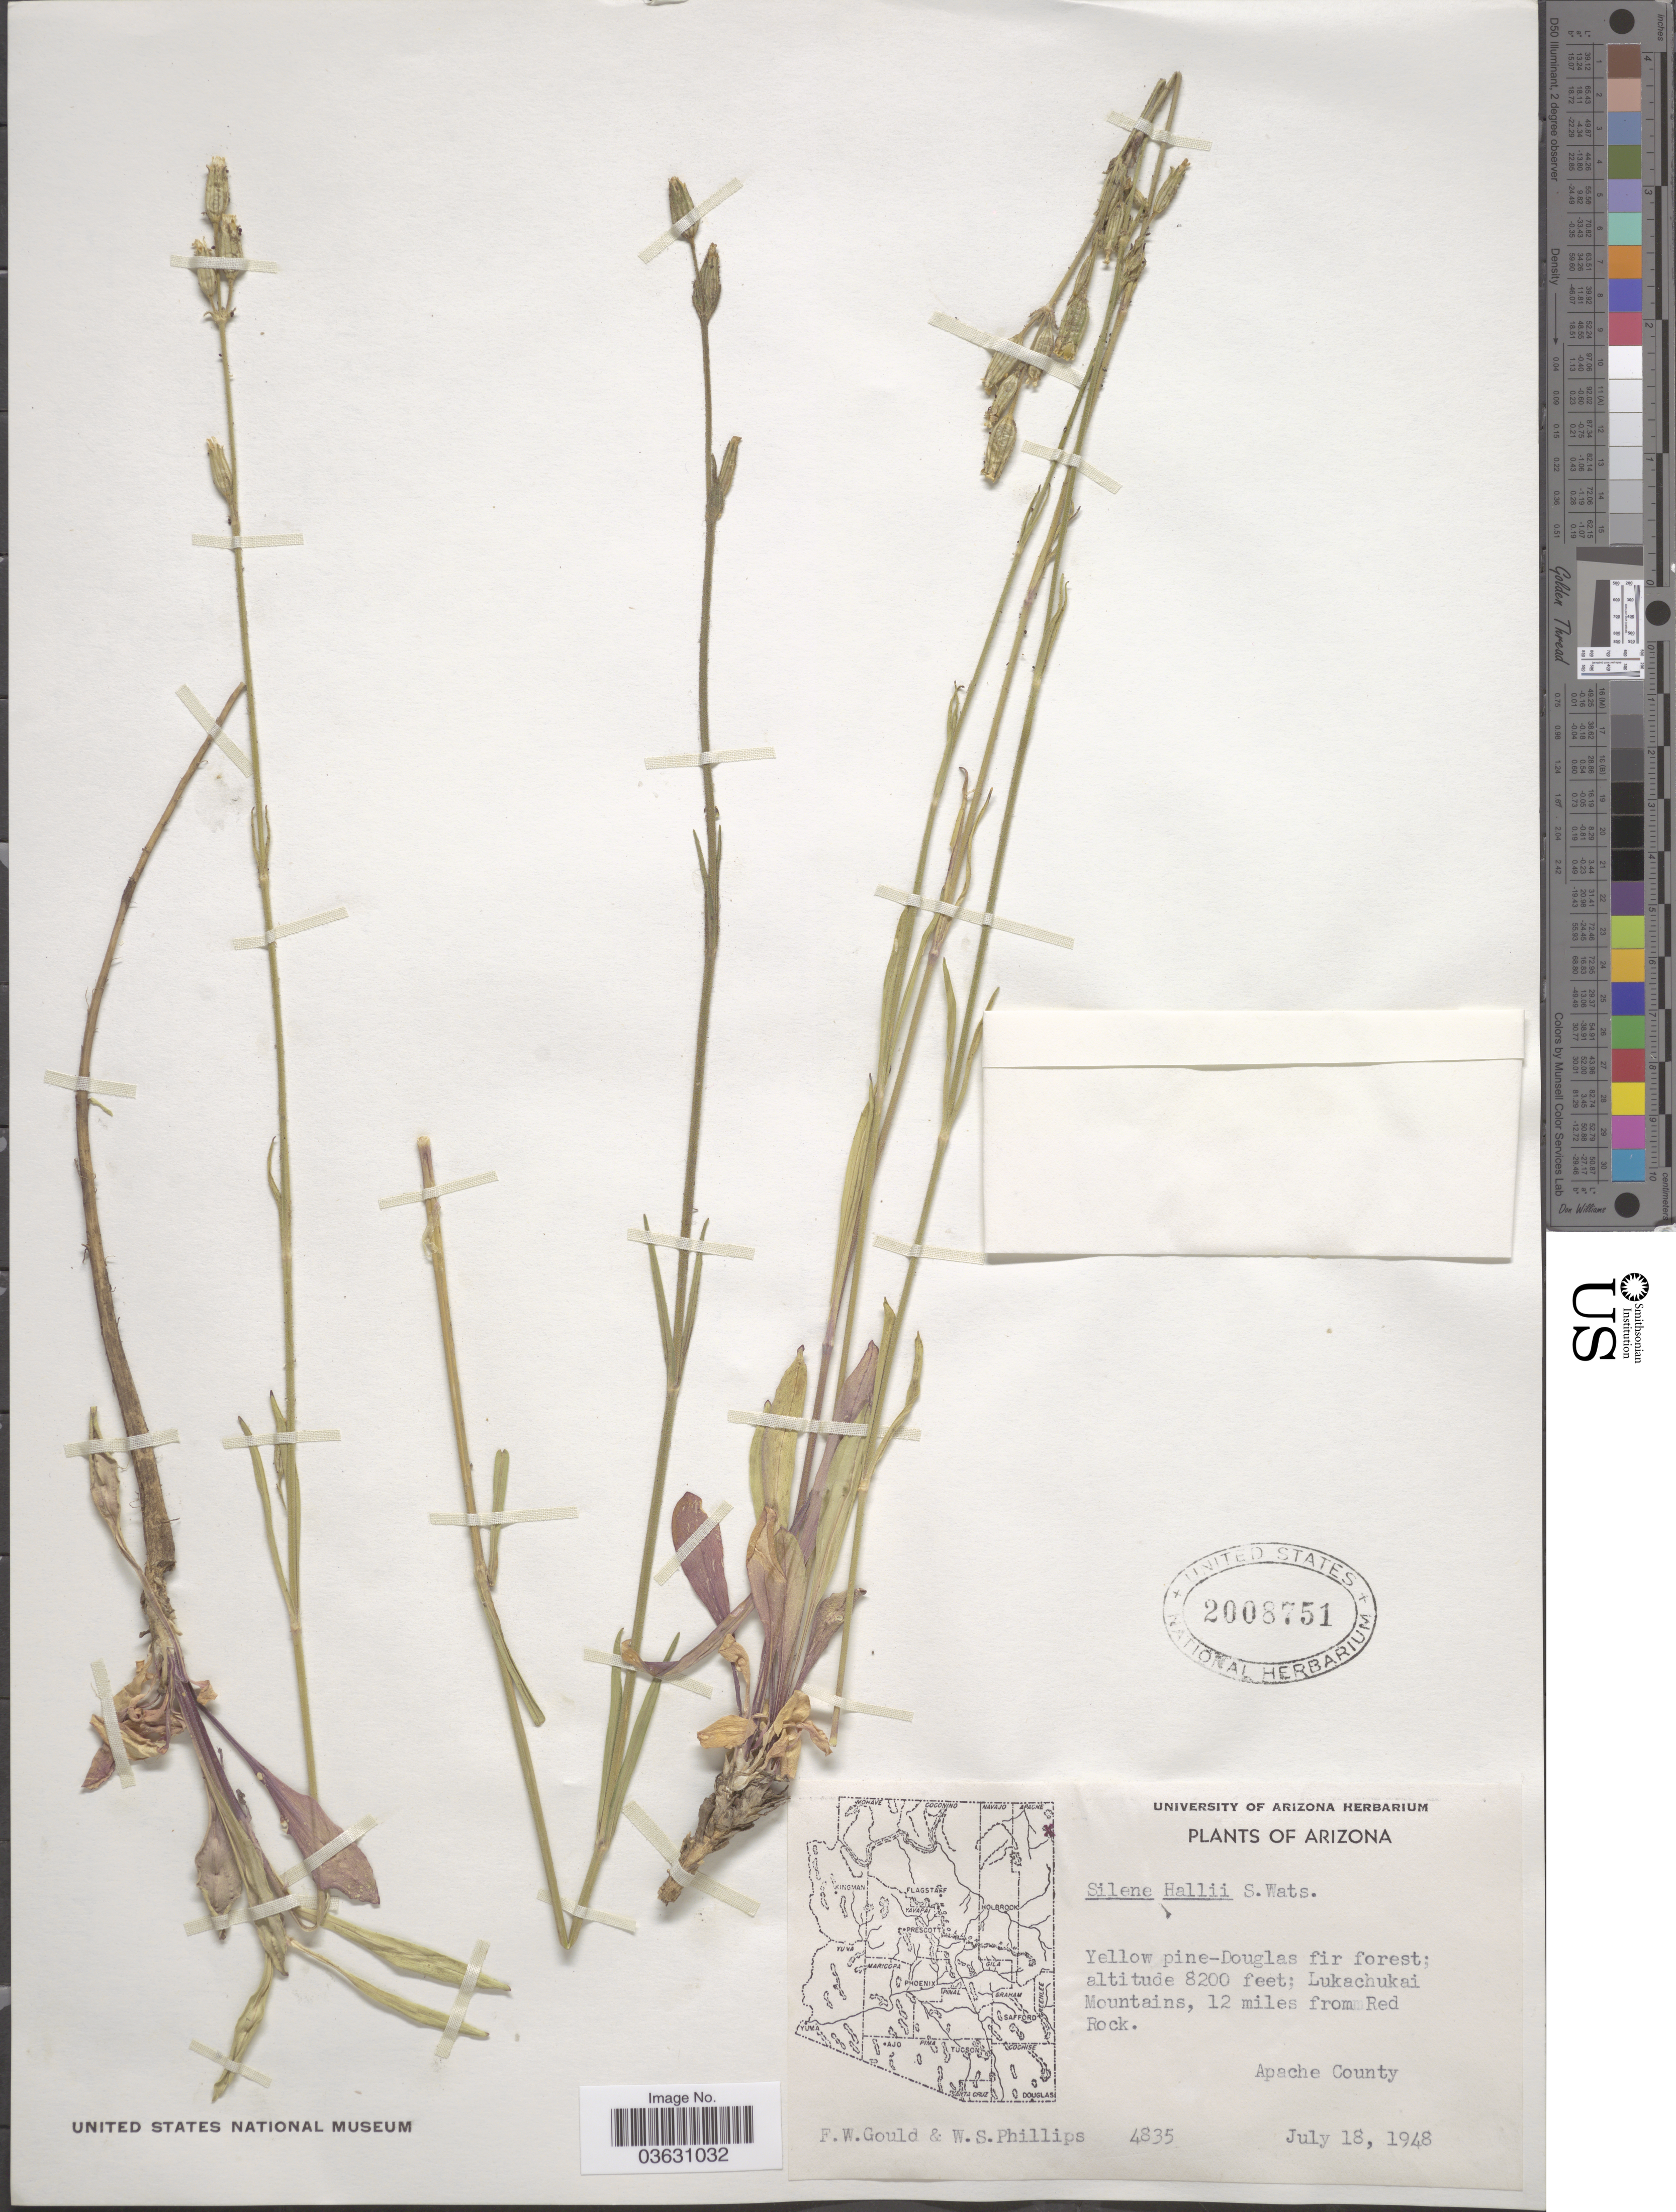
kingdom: Plantae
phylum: Tracheophyta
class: Magnoliopsida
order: Caryophyllales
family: Caryophyllaceae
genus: Silene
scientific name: Silene hallii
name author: S. Watson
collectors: F. W. Gould & W. S. Phillips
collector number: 4835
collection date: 1948-07-18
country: United States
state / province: Arizona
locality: Lukachukai Mountains, 12 miles from Red Rock. Apache County.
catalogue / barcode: US 2008751